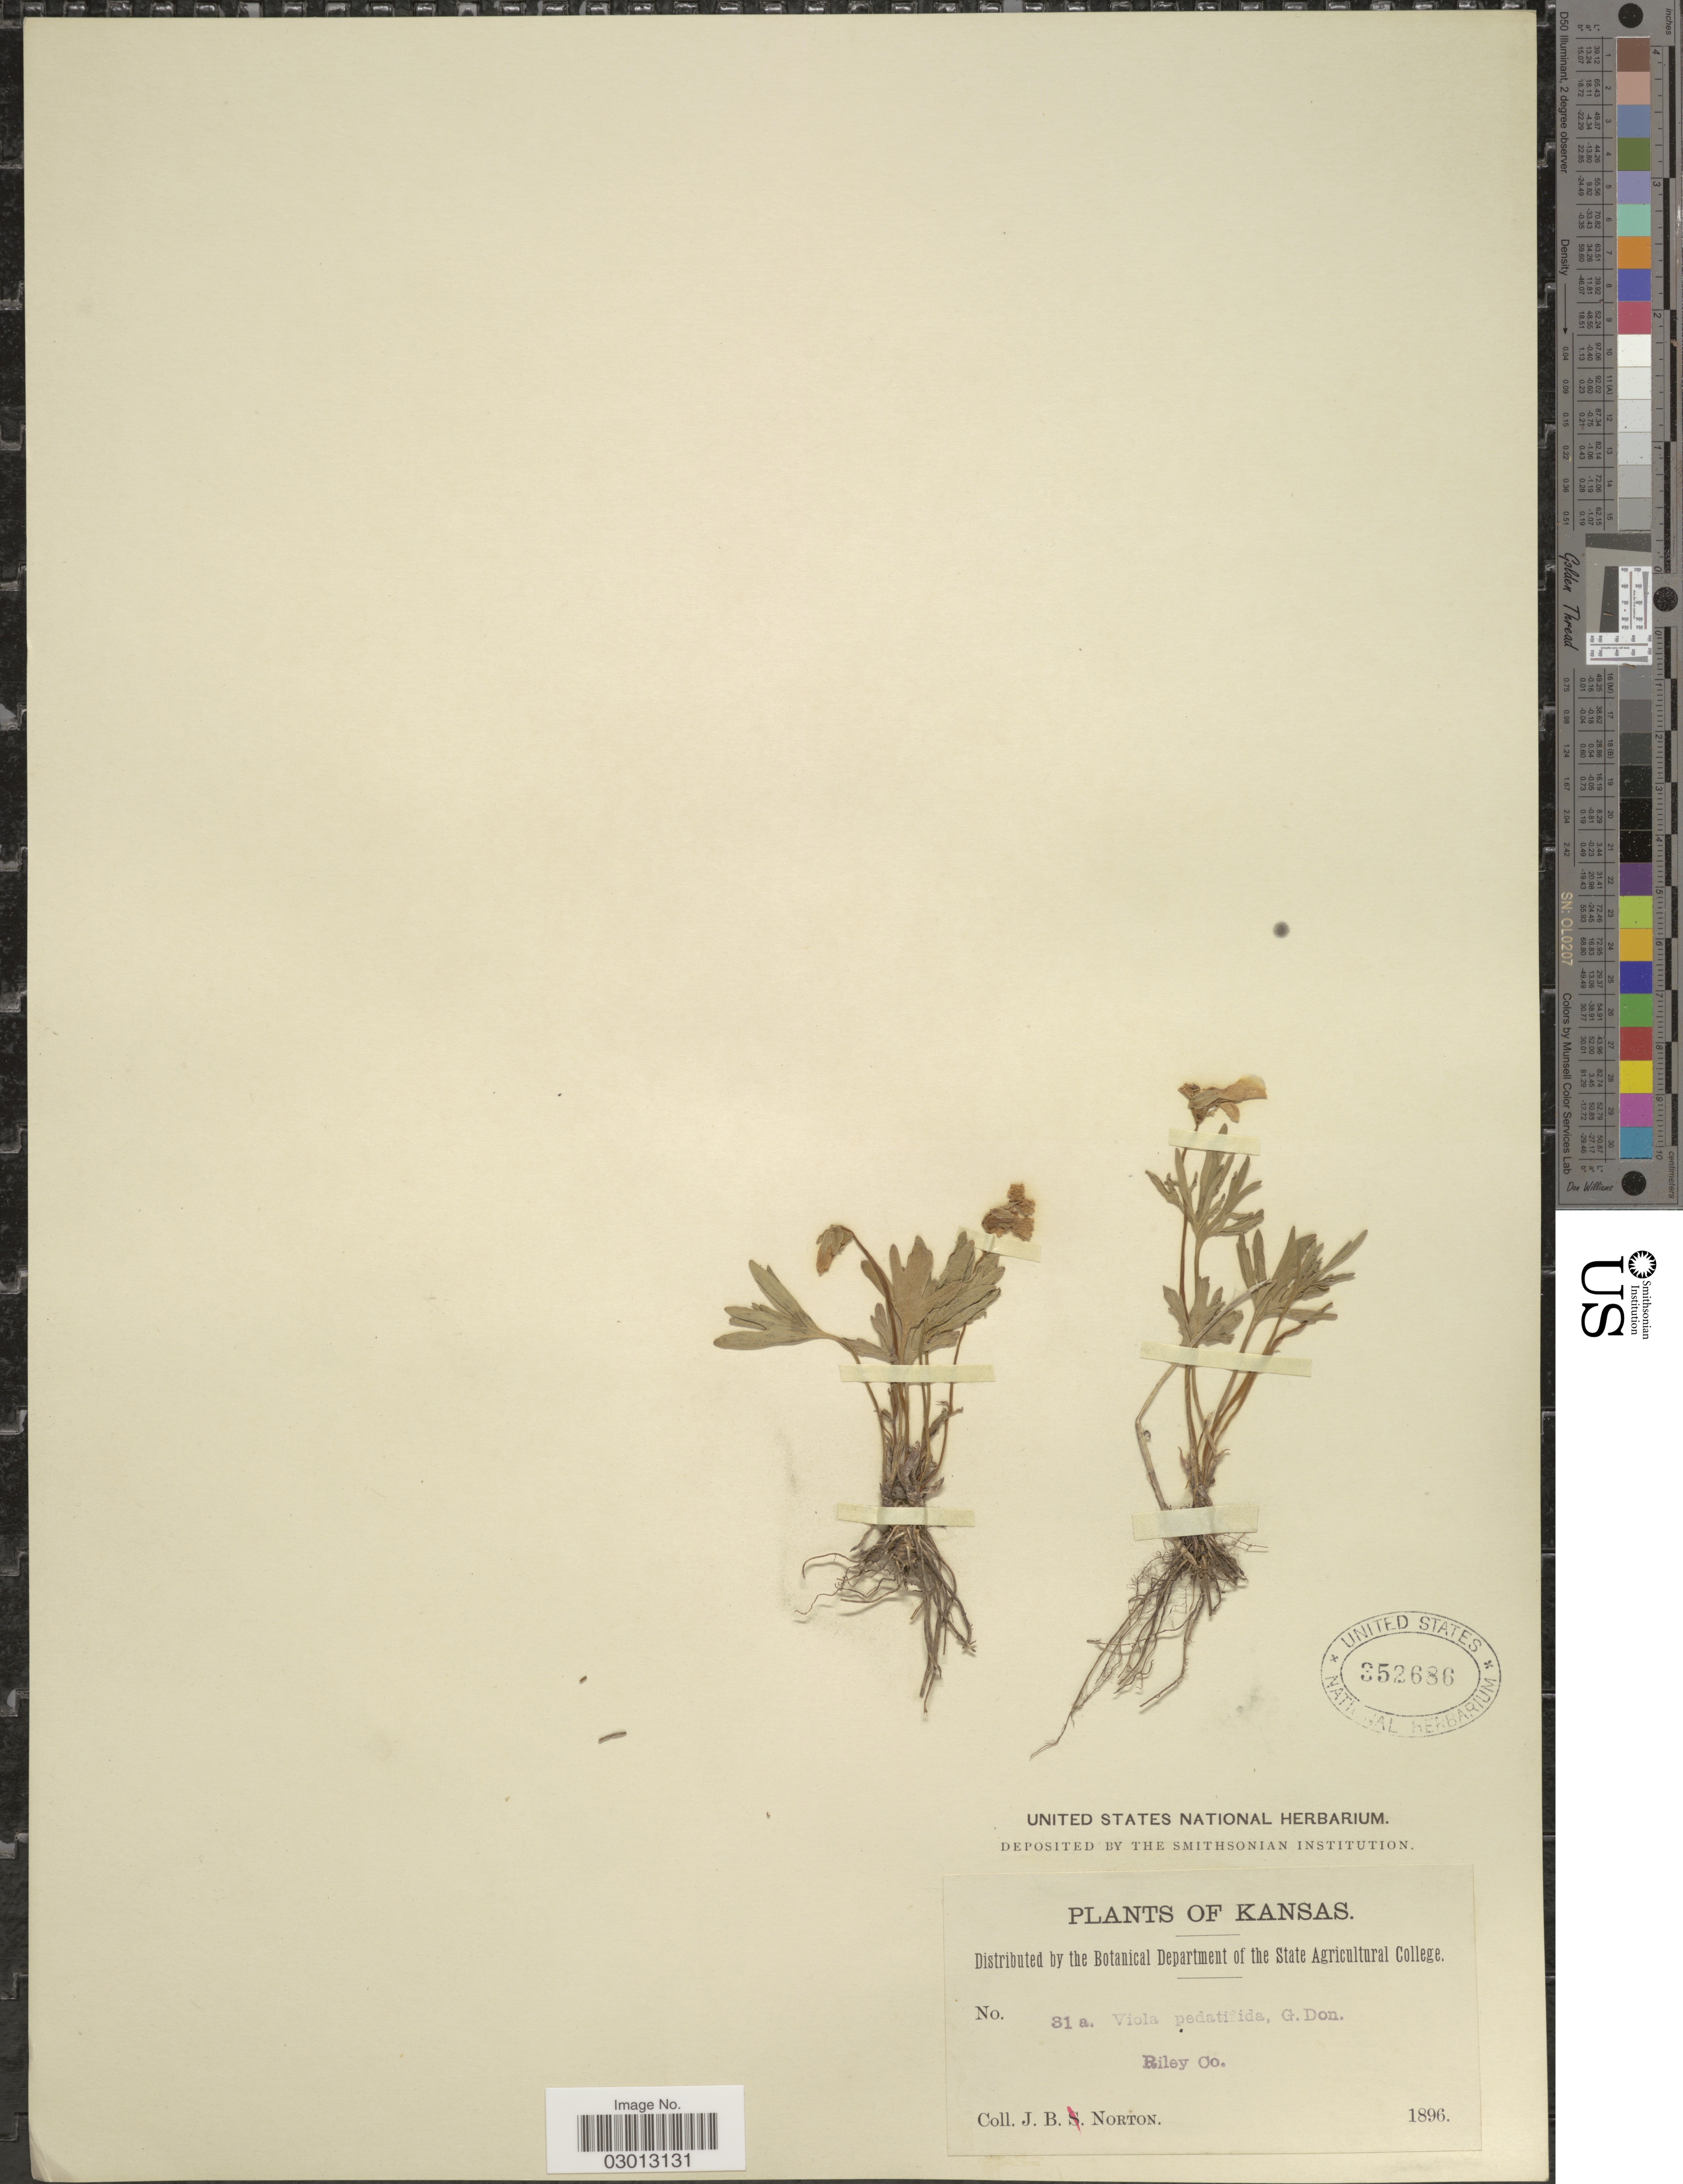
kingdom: Plantae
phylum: Tracheophyta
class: Magnoliopsida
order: Malpighiales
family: Violaceae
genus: Viola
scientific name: Viola pedatifida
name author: G. Don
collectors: J. B. Norton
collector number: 31a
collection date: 1896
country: United States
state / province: Kansas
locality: Riley Co.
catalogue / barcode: US 352686